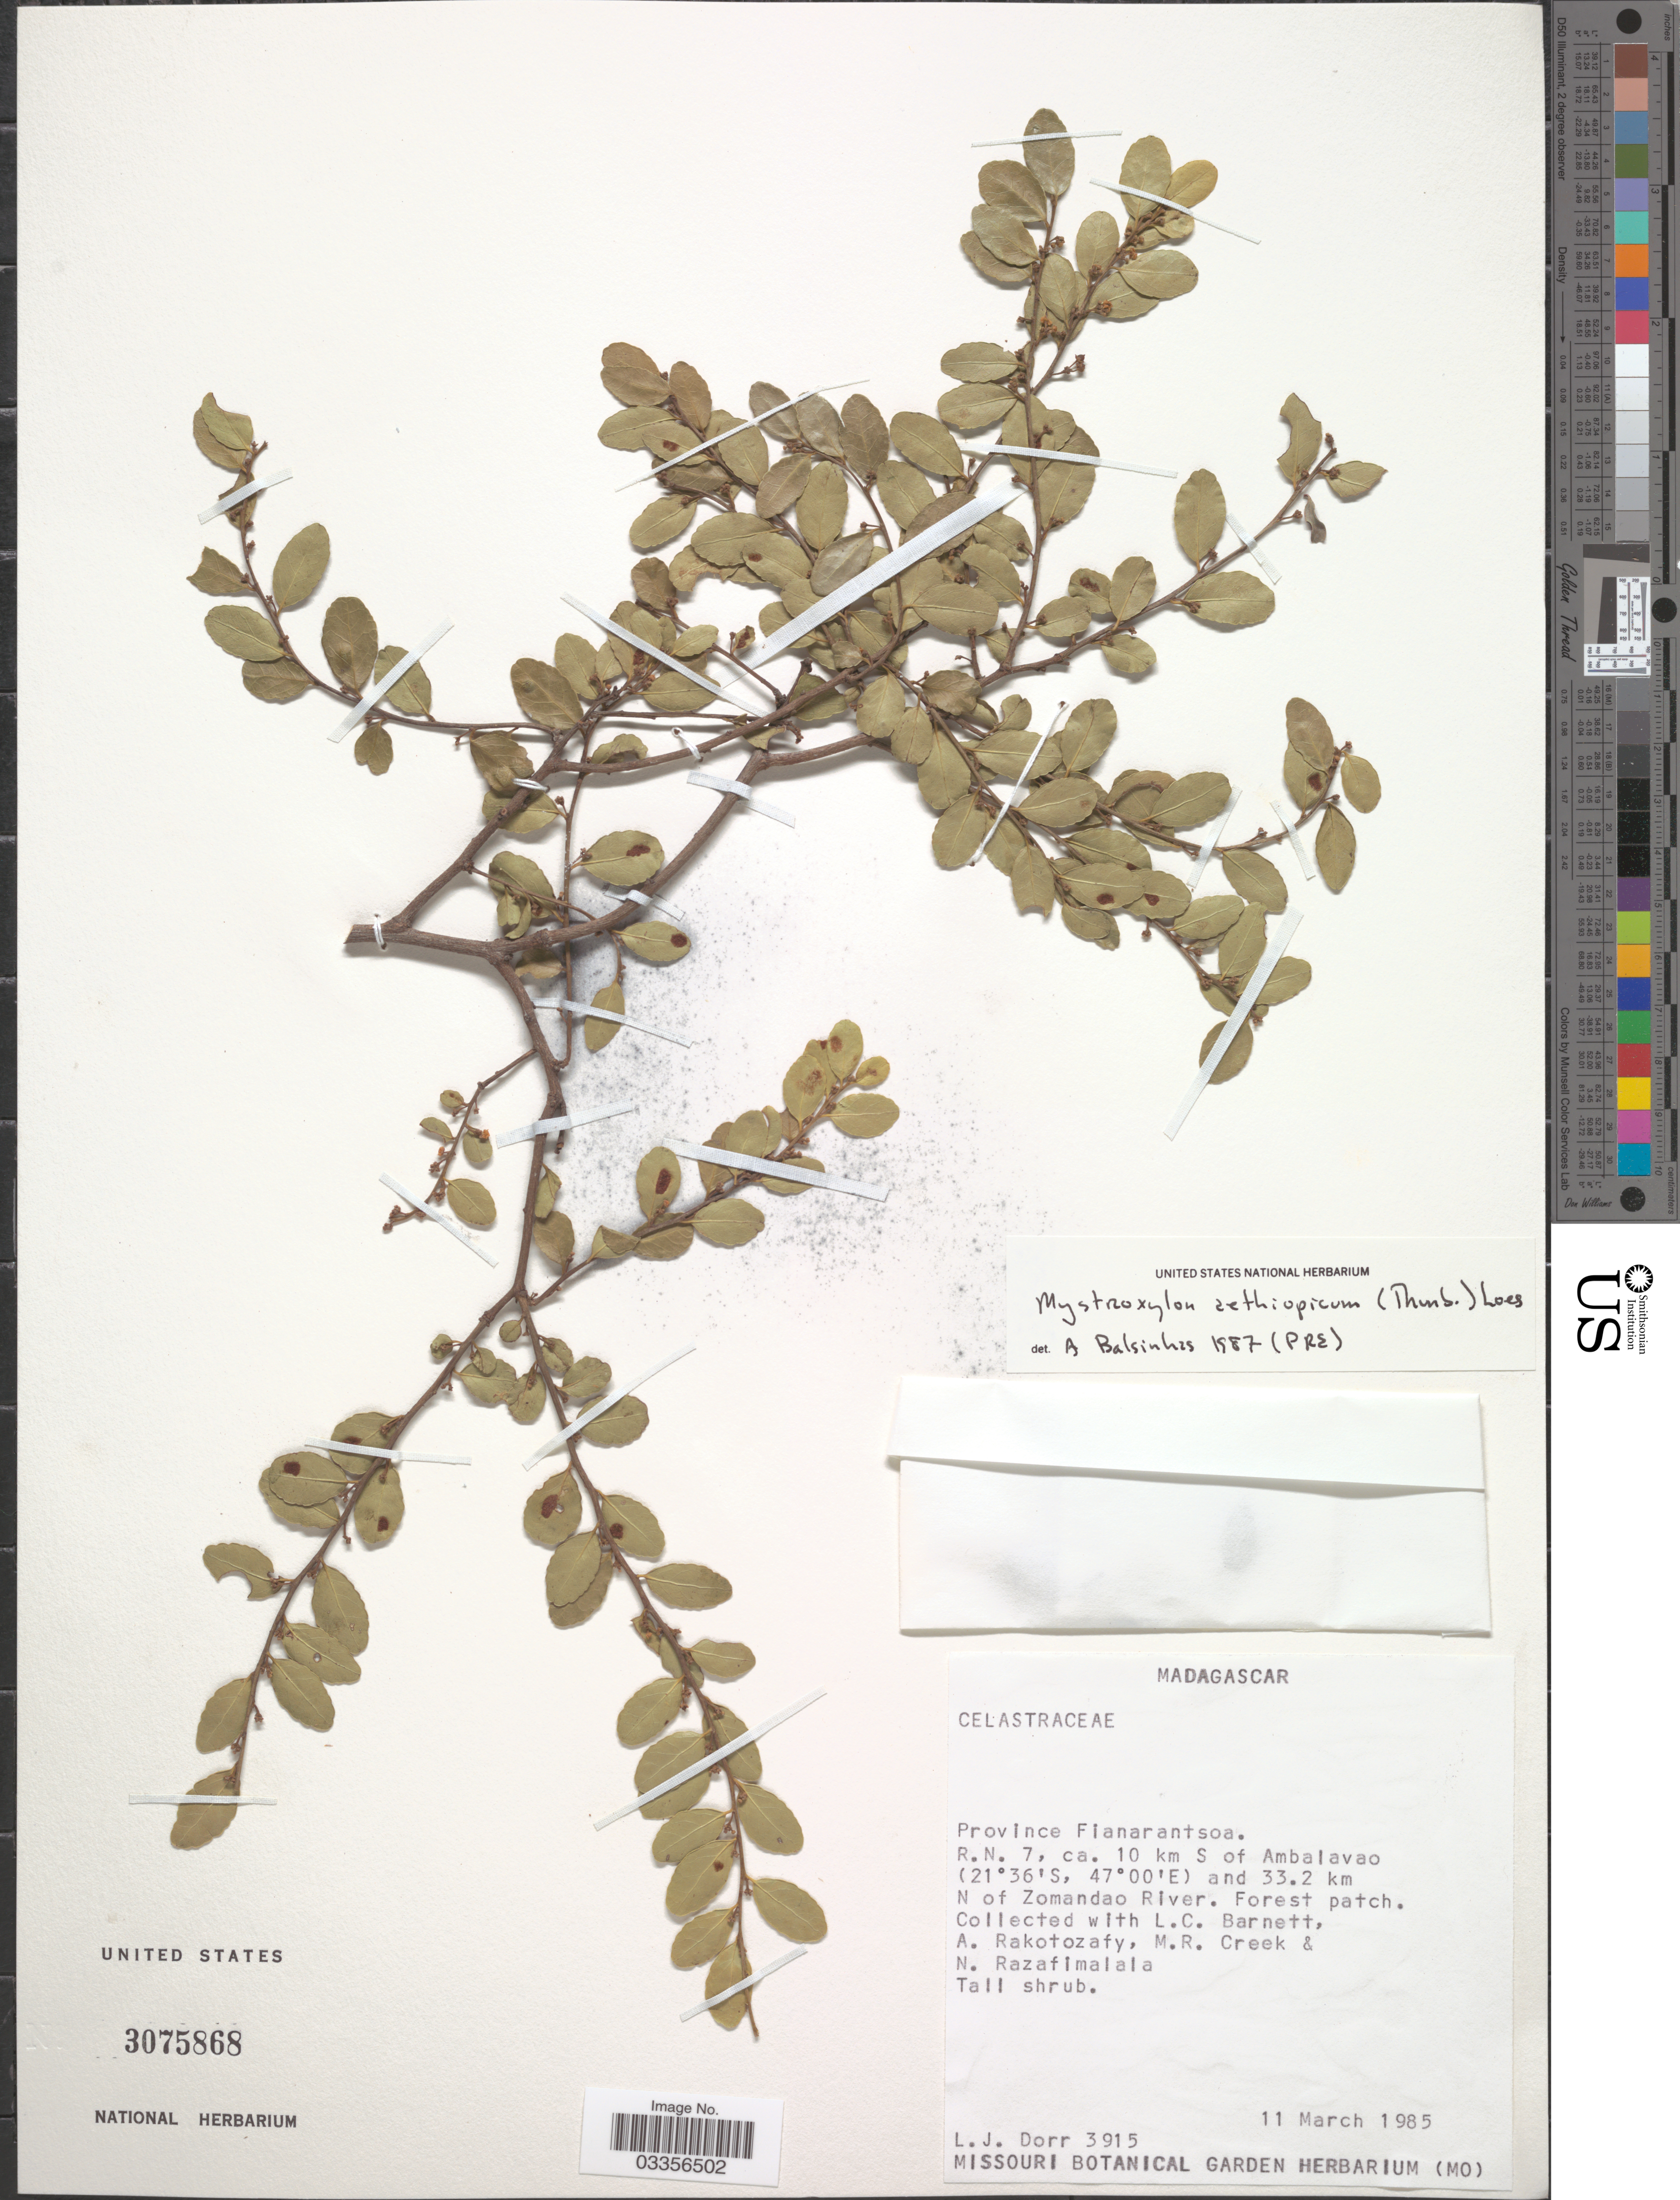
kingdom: Plantae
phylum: Tracheophyta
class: Magnoliopsida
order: Celastrales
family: Celastraceae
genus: Mystroxylon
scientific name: Mystroxylon aethiopicum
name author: (Thunb.) Loes.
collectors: L. J. Dorr, L. C. Barnett, A. Rakotozafy, M. Creek & N. Razafimalala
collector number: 3915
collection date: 1985-03-11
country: Madagascar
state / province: Haute Matsiatra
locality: R.N. 7, ca. 10 km S of Ambalavao and 33.2 km N of Zomandao River.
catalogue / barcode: US 3075868